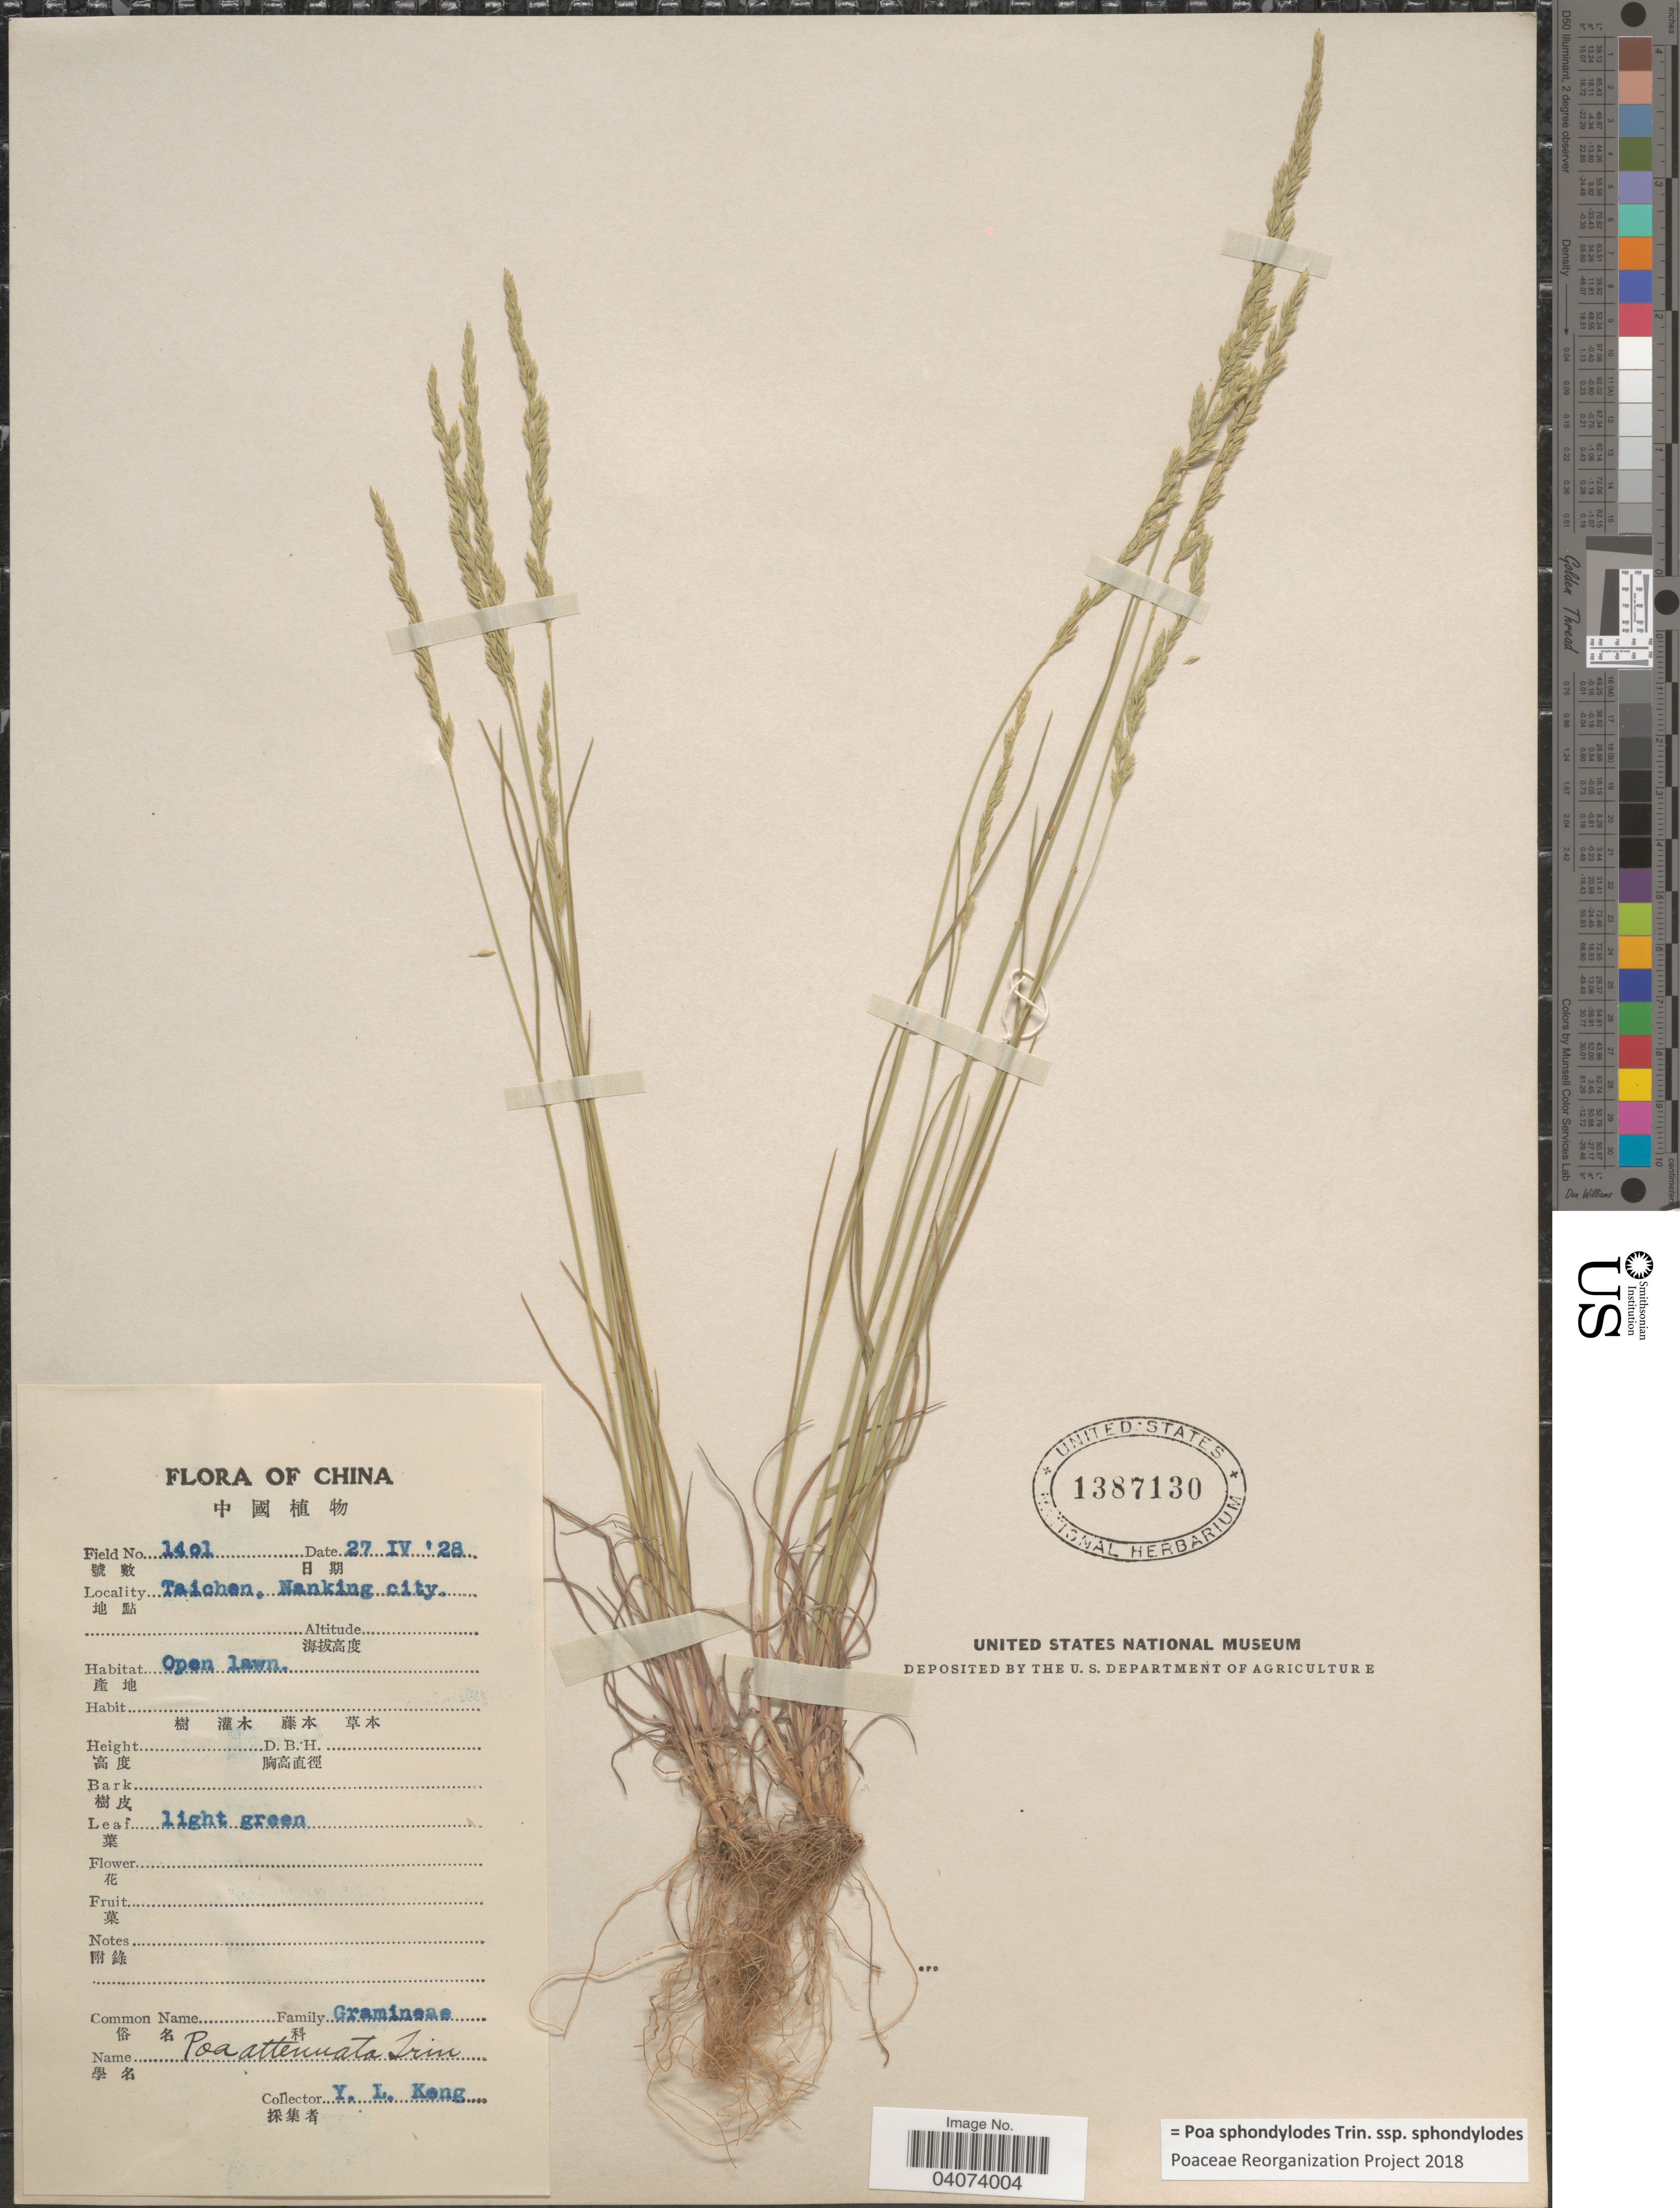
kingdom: Plantae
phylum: Tracheophyta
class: Liliopsida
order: Poales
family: Poaceae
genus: Poa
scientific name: Poa sphondylodes subsp. sphondylodes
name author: Trin.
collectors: Y. L. Keng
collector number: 1401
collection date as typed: Transcribed d/m/y: 27/4/28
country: China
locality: Taichen, Nanking city.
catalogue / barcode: US 1387130